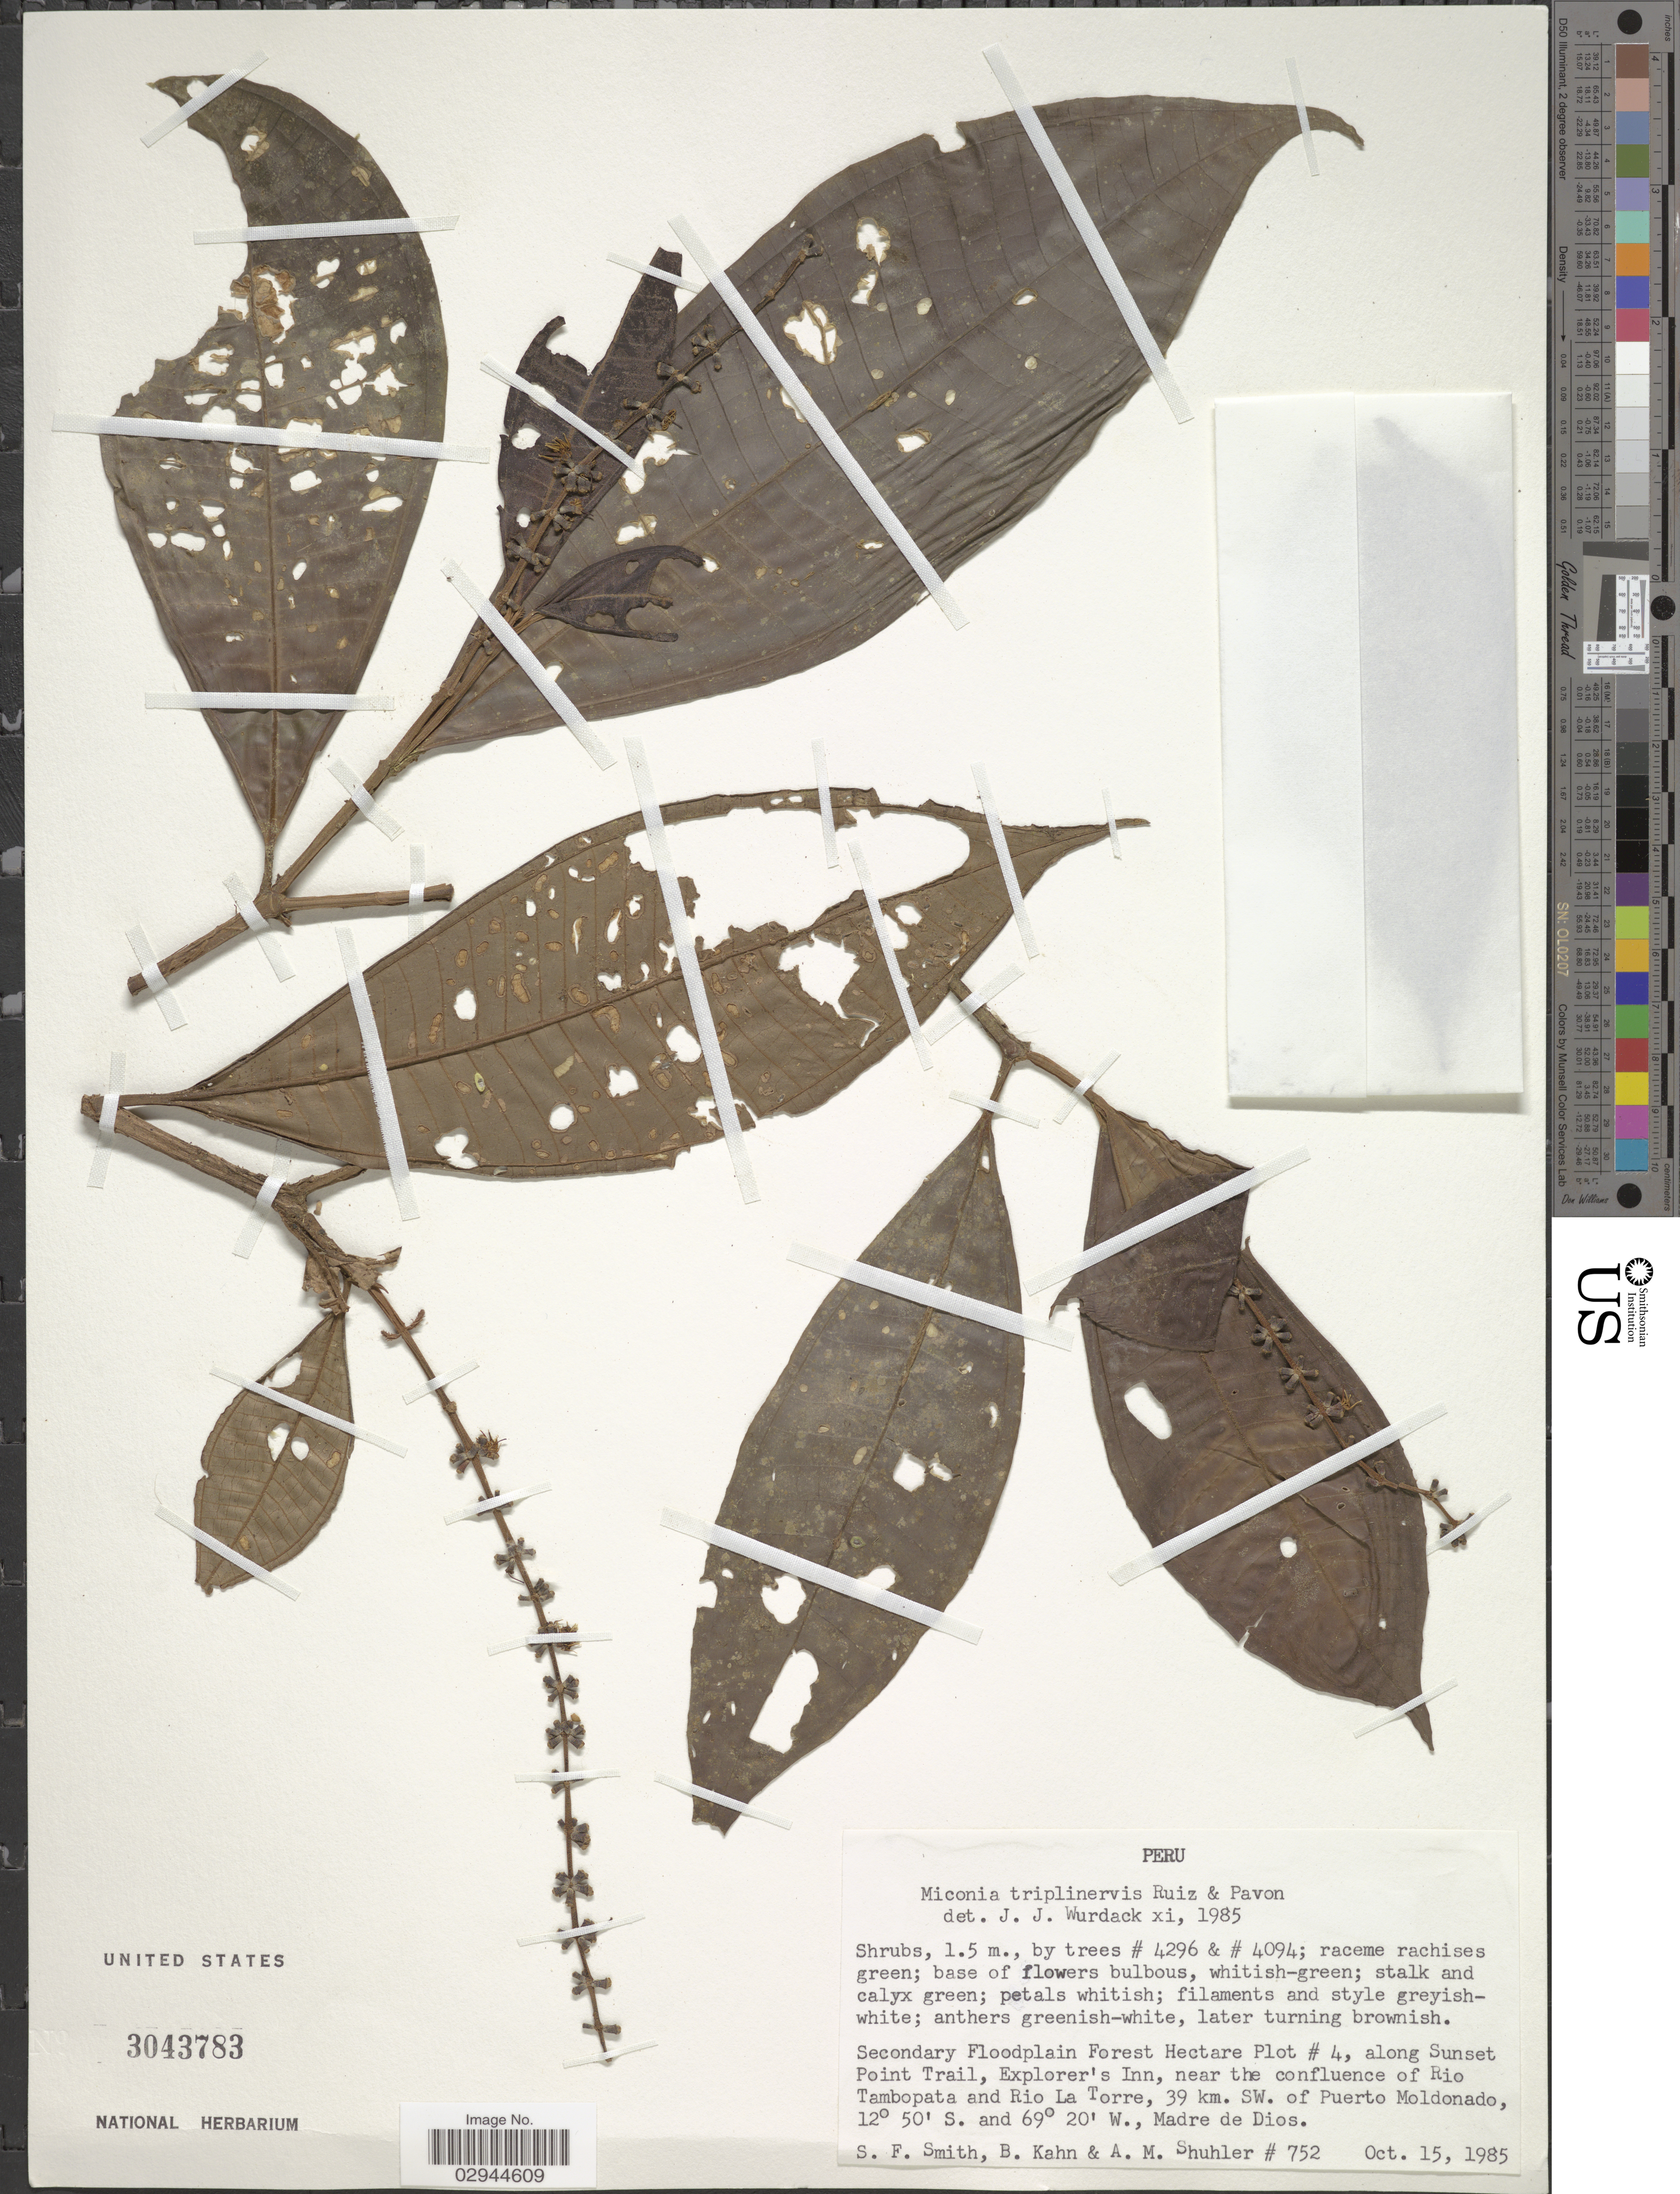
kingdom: Plantae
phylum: Tracheophyta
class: Magnoliopsida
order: Myrtales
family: Melastomataceae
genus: Miconia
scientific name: Miconia triplinervis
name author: Ruiz & Pav.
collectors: S.F. Smith, B. Kahn & A. Shuhler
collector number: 752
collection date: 1985-10-15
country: Peru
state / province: Madre de Dios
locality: Secondary Floodplain Forest Hectare Plot #4, along Sunset Point Trail, Explorer's Inn, near the confluence of Rio Tambopata and Rio La Torre, 39 km. SW. of Puerto Moldonado.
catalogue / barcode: US 3043783